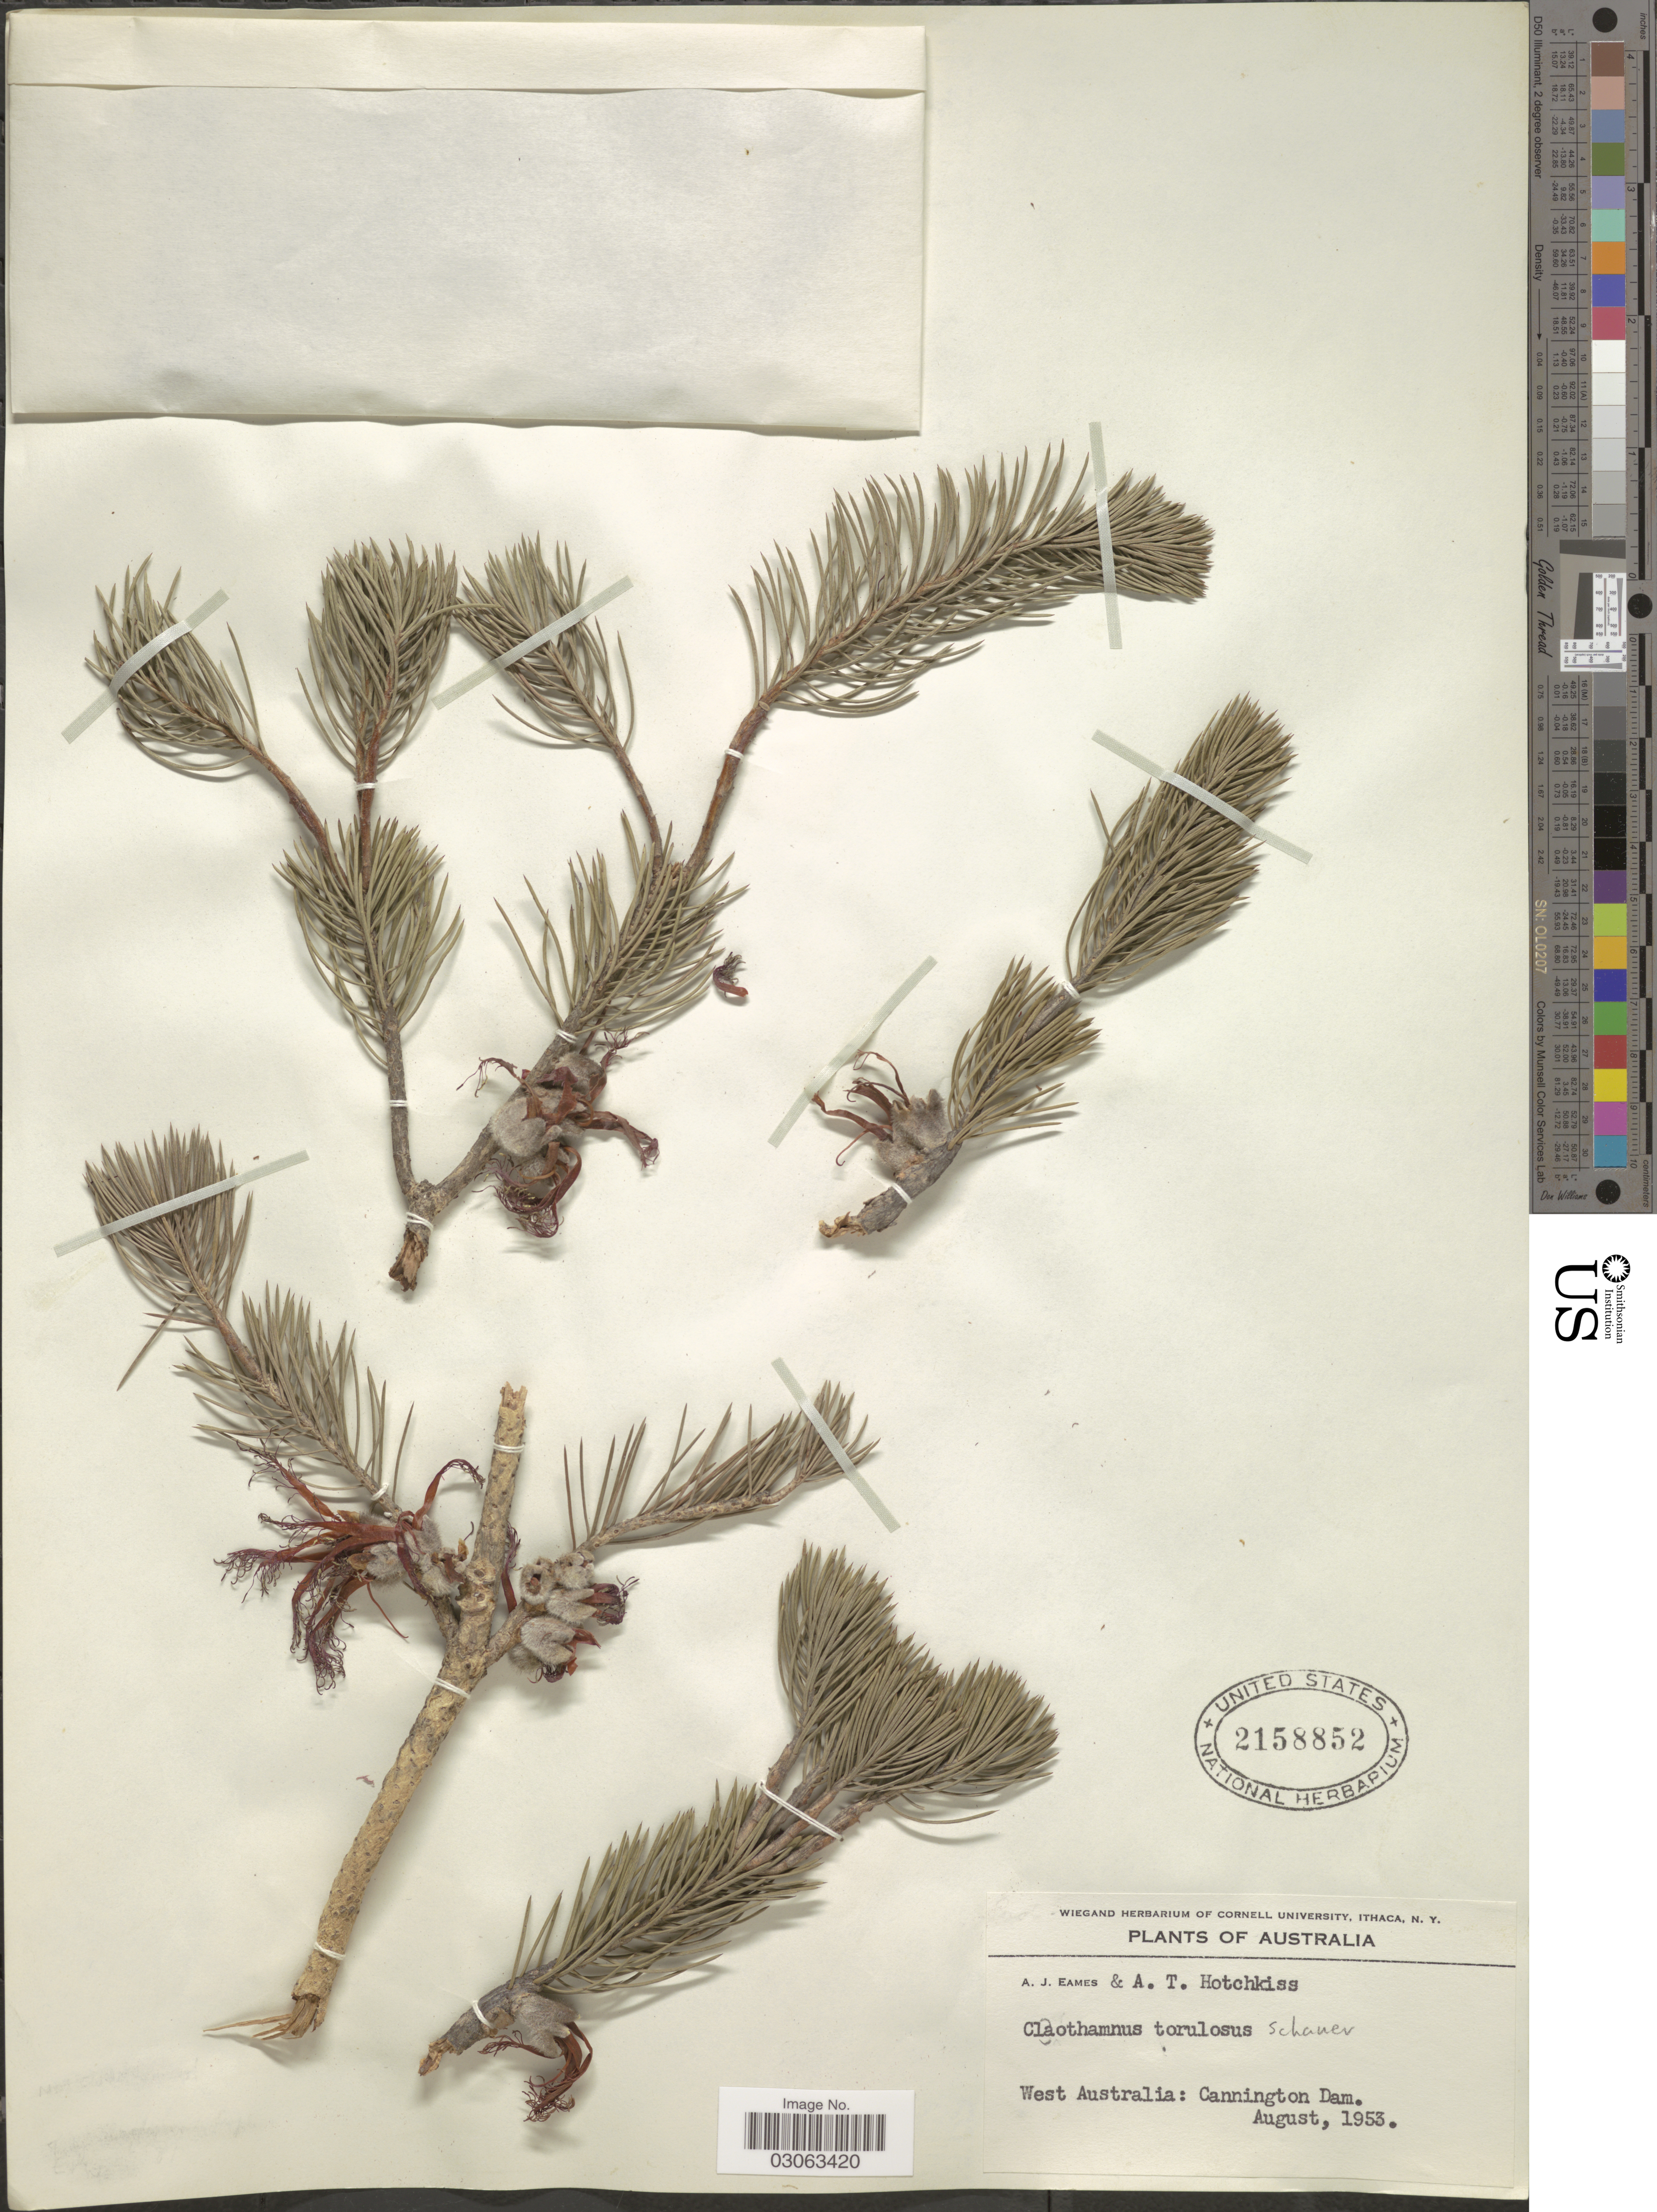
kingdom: Plantae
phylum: Tracheophyta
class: Magnoliopsida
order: Myrtales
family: Myrtaceae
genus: Calothamnus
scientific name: Calothamnus torulosus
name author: Schauer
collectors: A. J. Eames & A. Hotchkiss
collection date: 1953-08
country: Australia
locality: West Australia: Cannington Dam.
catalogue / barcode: US 2158852